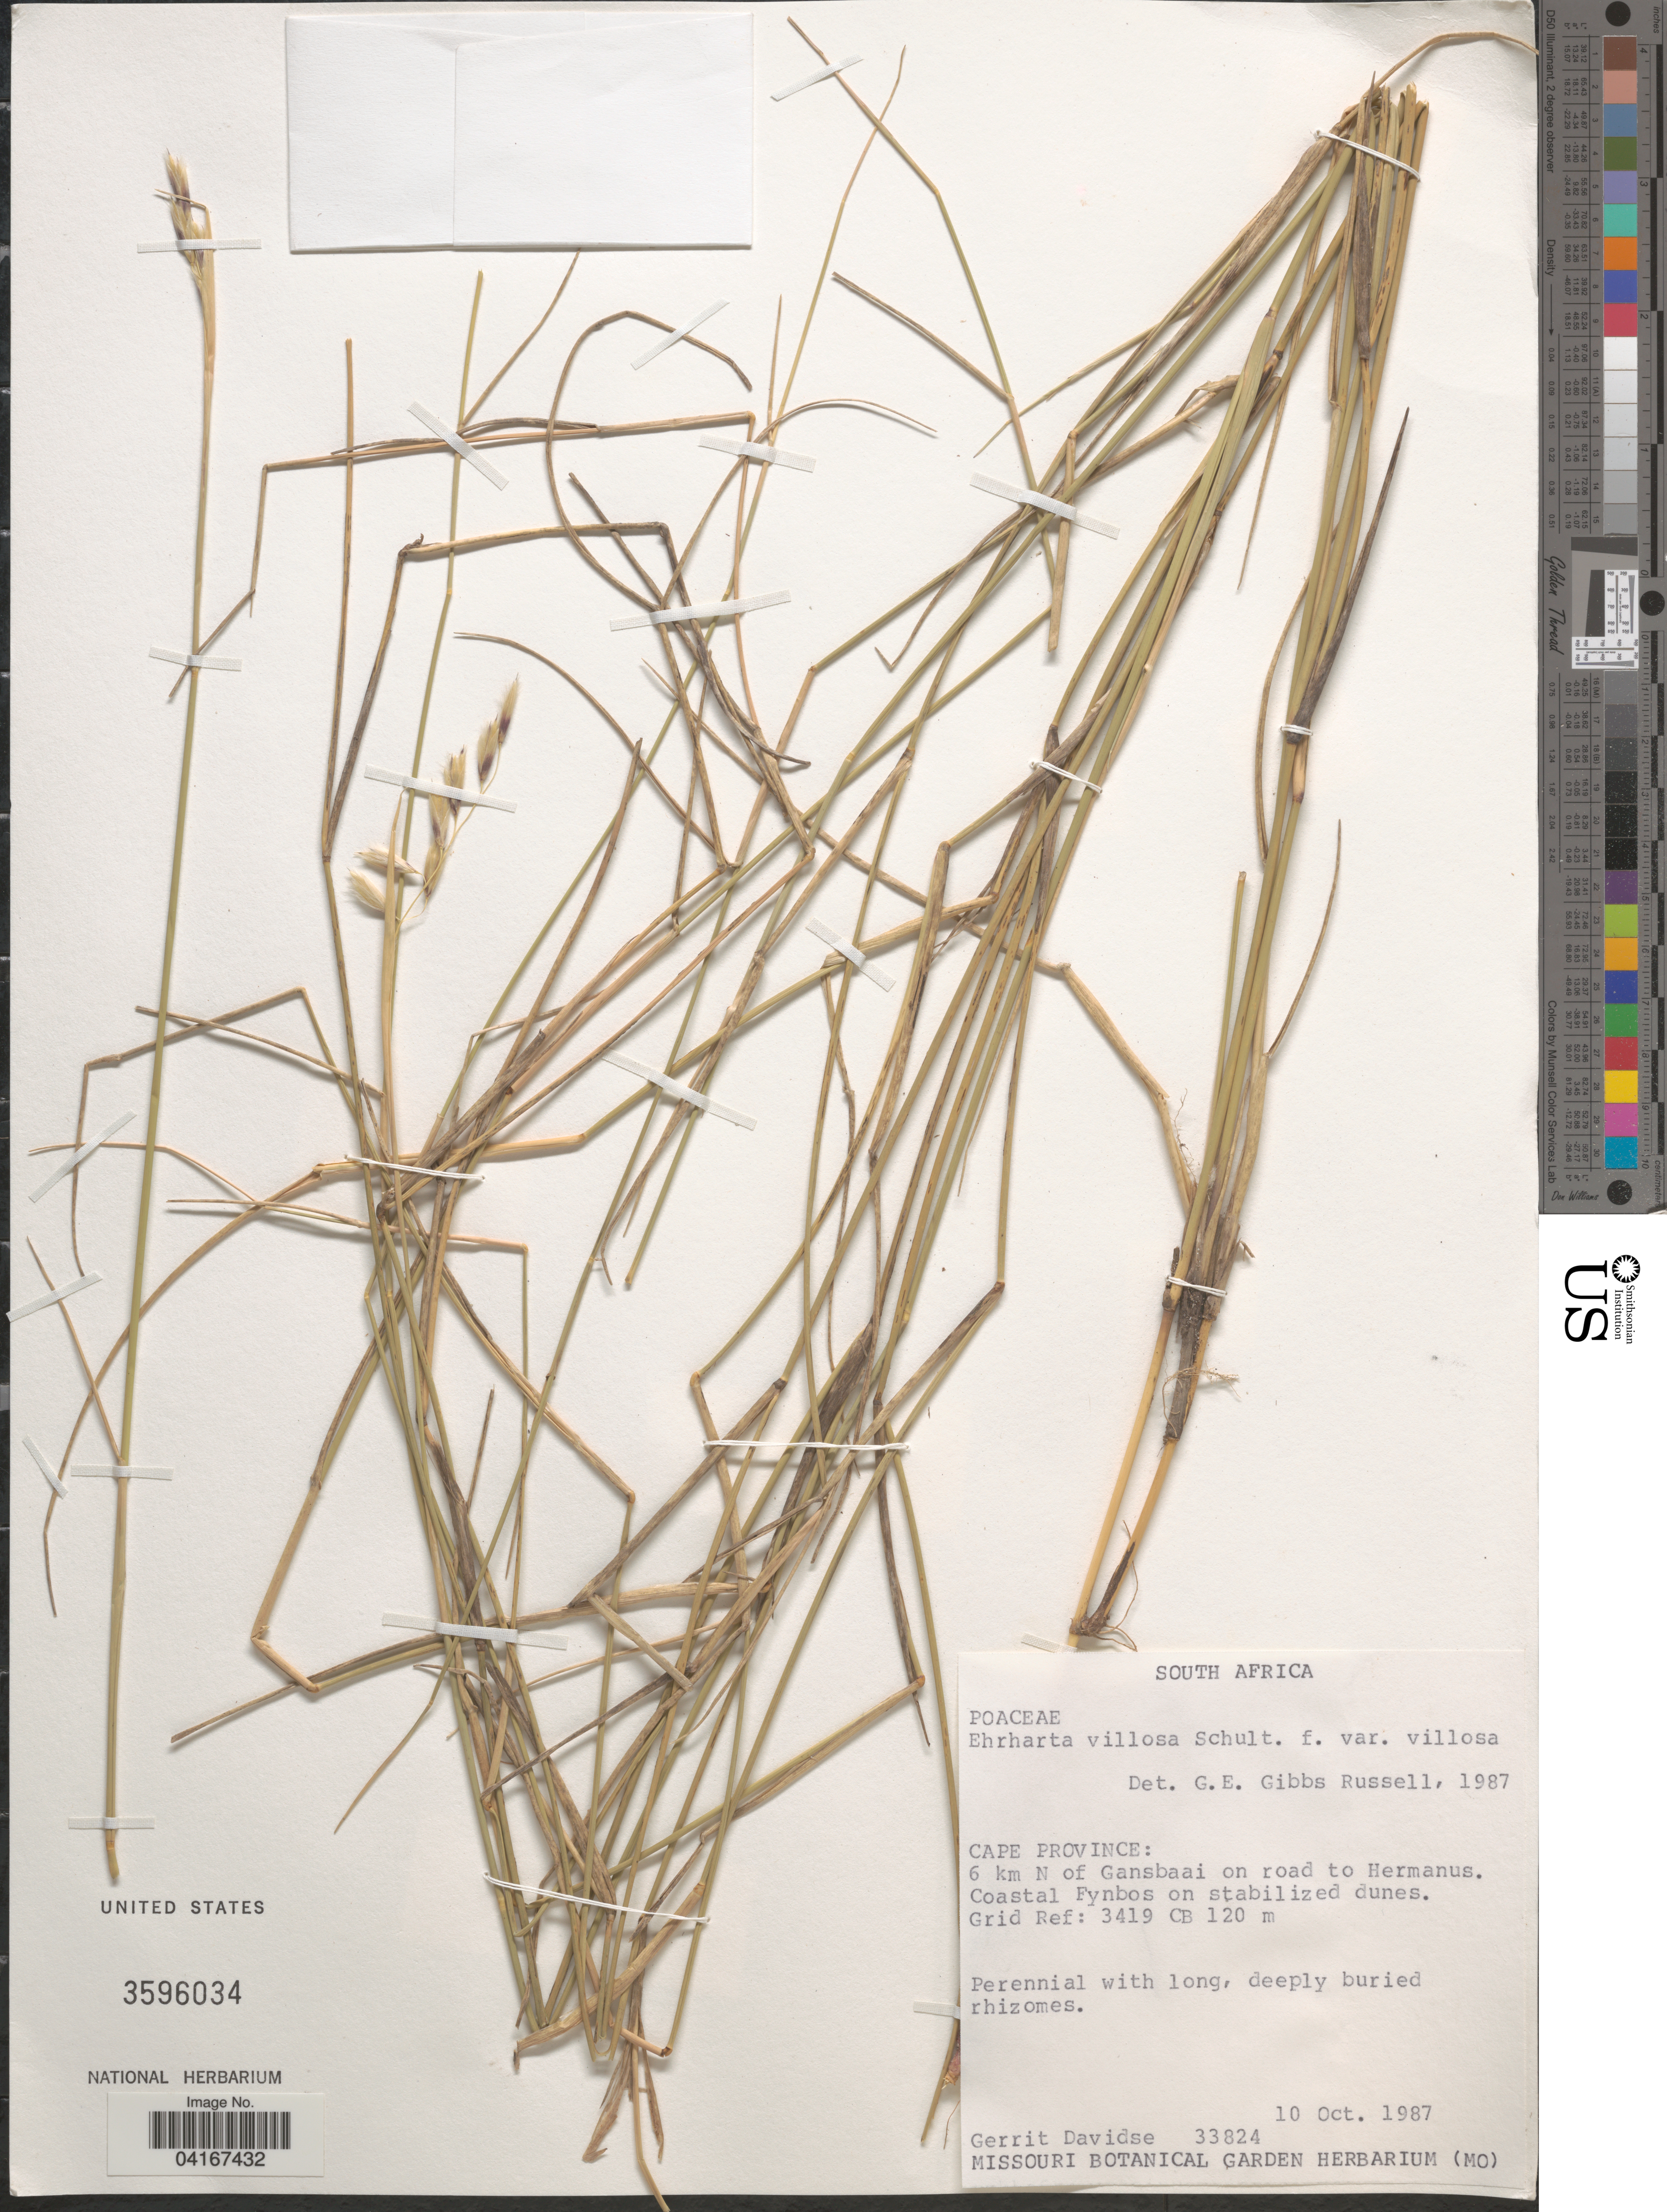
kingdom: Plantae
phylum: Tracheophyta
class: Liliopsida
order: Poales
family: Poaceae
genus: Ehrharta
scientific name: Ehrharta villosa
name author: Schult. & Schult. f.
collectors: G. Davidse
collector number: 33824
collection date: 1987-10-10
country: South Africa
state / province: Western Cape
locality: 6 km N of Gansbaai on road to Hermanus. Coastal Fynbos on stabilized dunes. Grid Ref: 3419 CB.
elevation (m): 120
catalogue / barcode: US 3596034